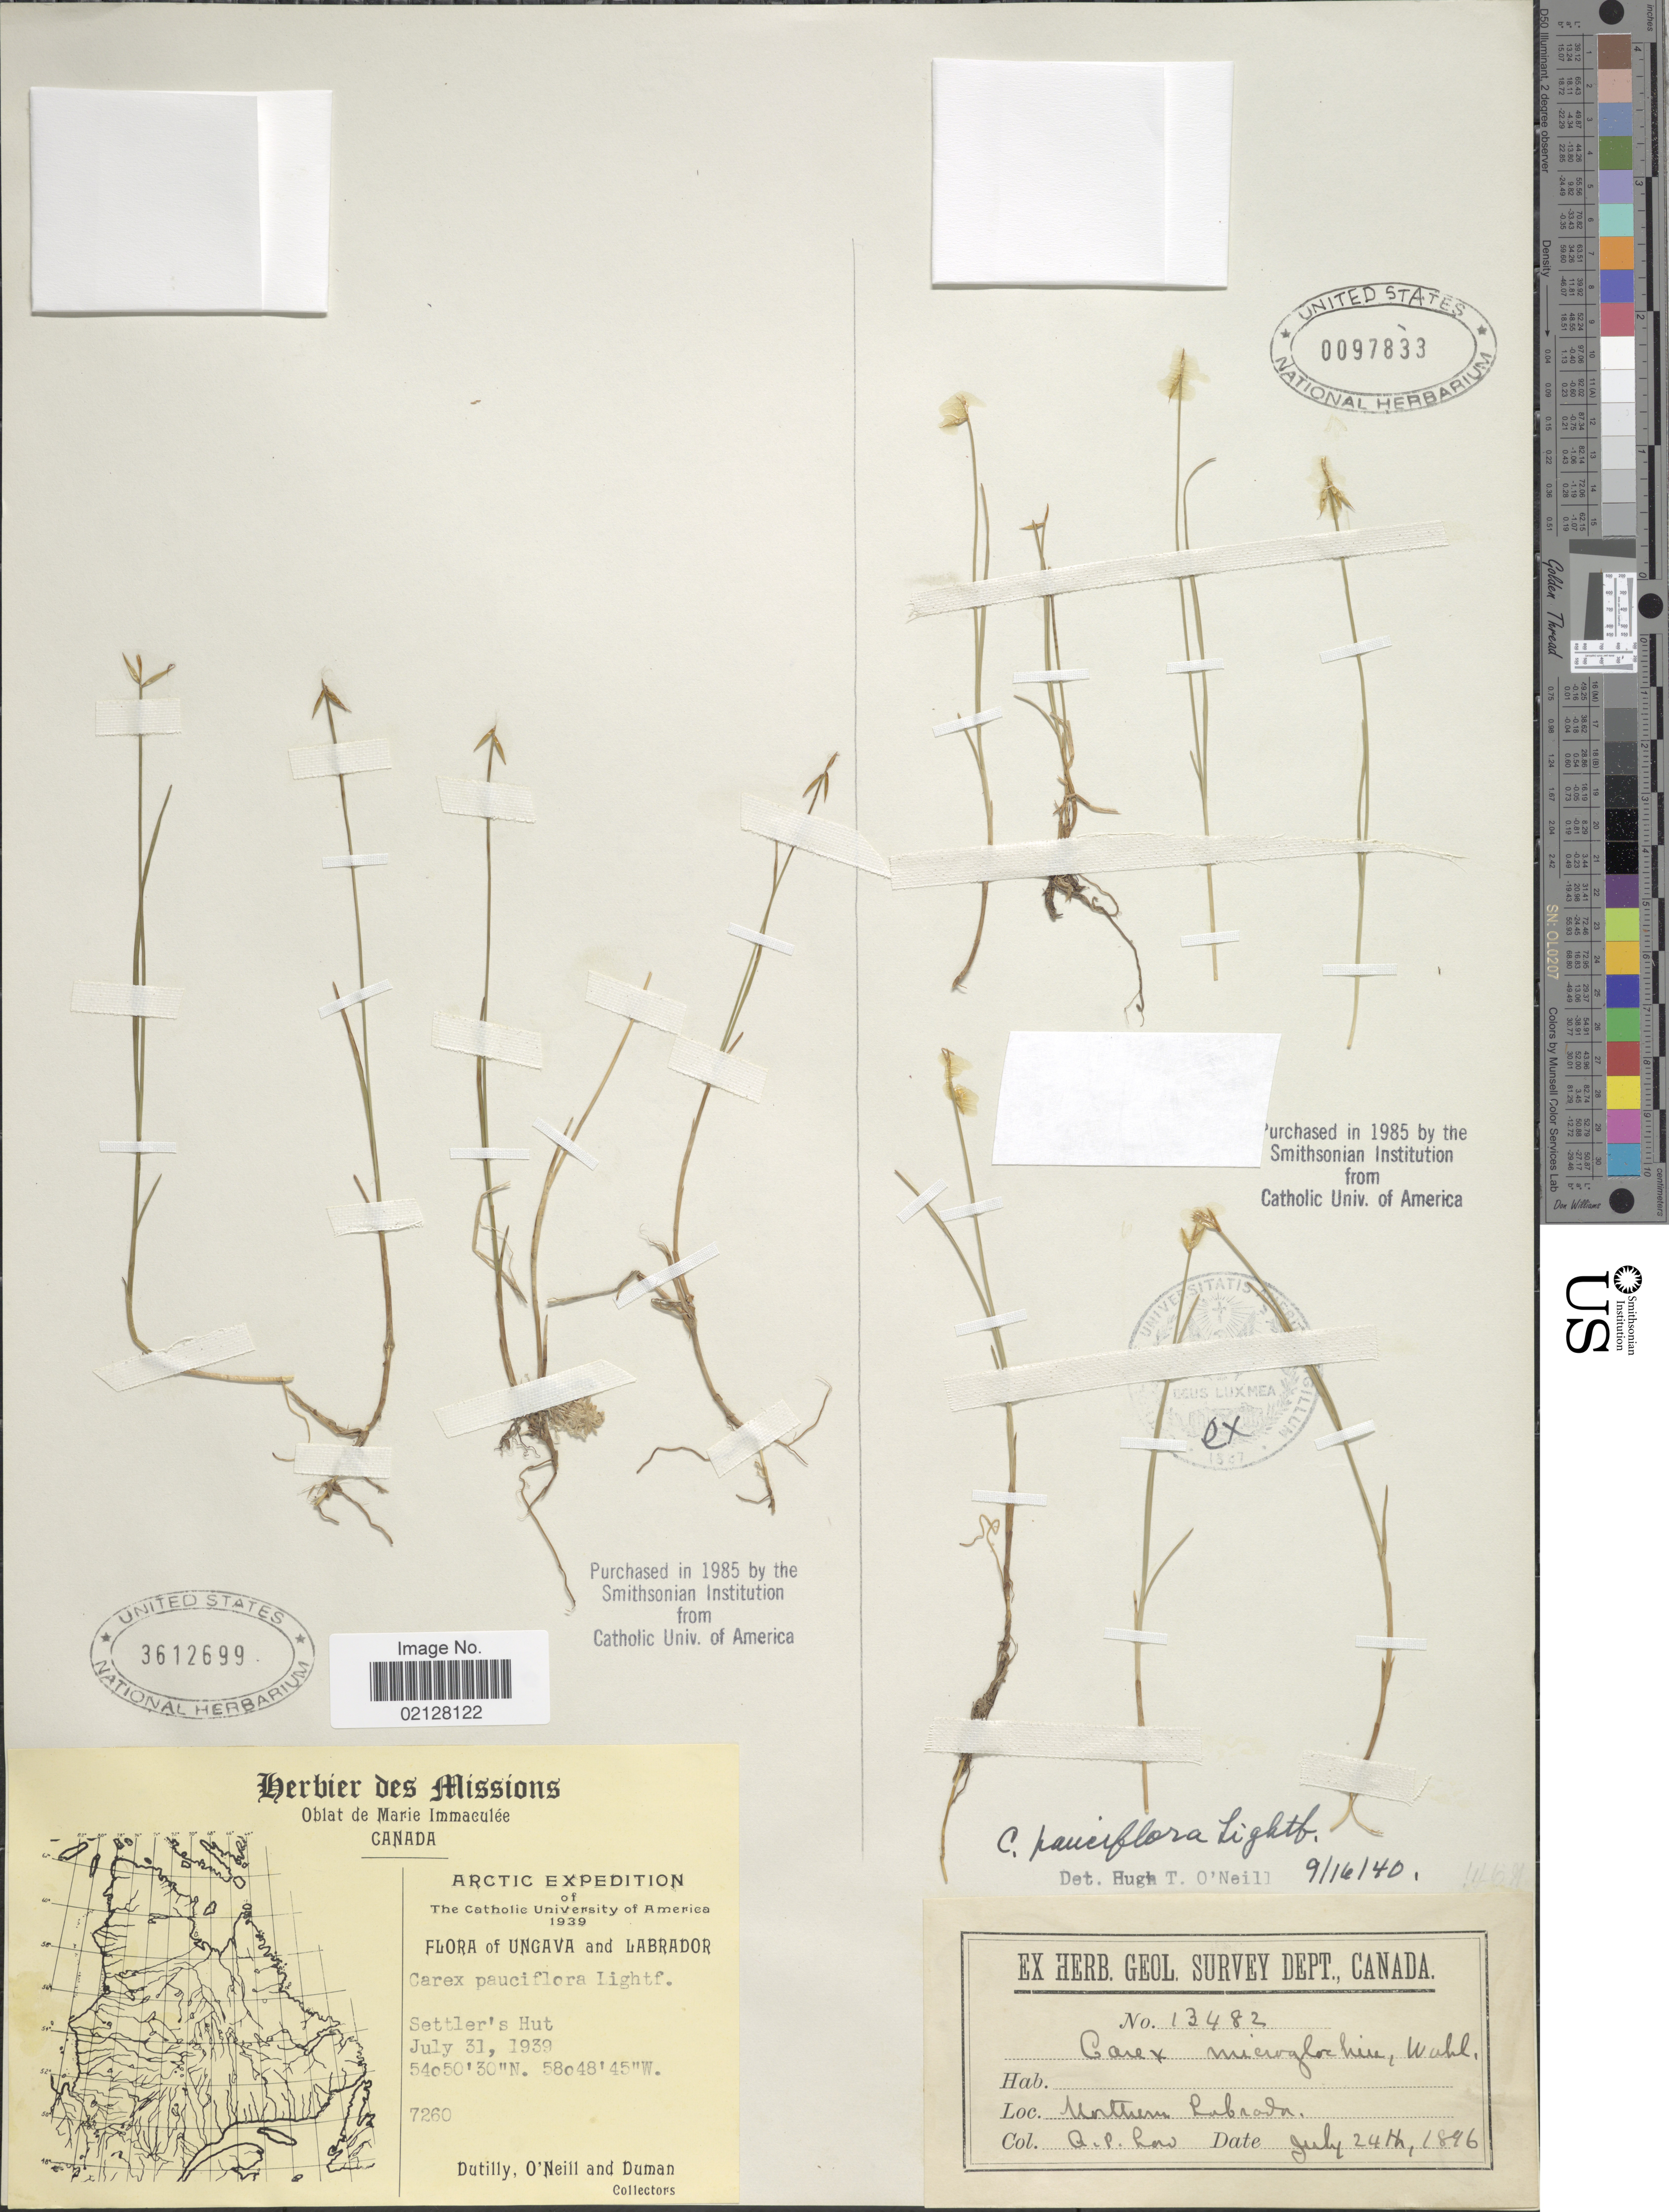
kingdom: Plantae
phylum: Tracheophyta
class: Liliopsida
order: Poales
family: Cyperaceae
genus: Carex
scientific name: Carex pauciflora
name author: Lightf.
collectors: -. Dutilly, O' Neill & -. Duman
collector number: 7260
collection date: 1939-07-31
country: Canada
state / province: Newfoundland and Labrador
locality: Ungava and Labrador. Settler's Hut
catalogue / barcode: US 3612699